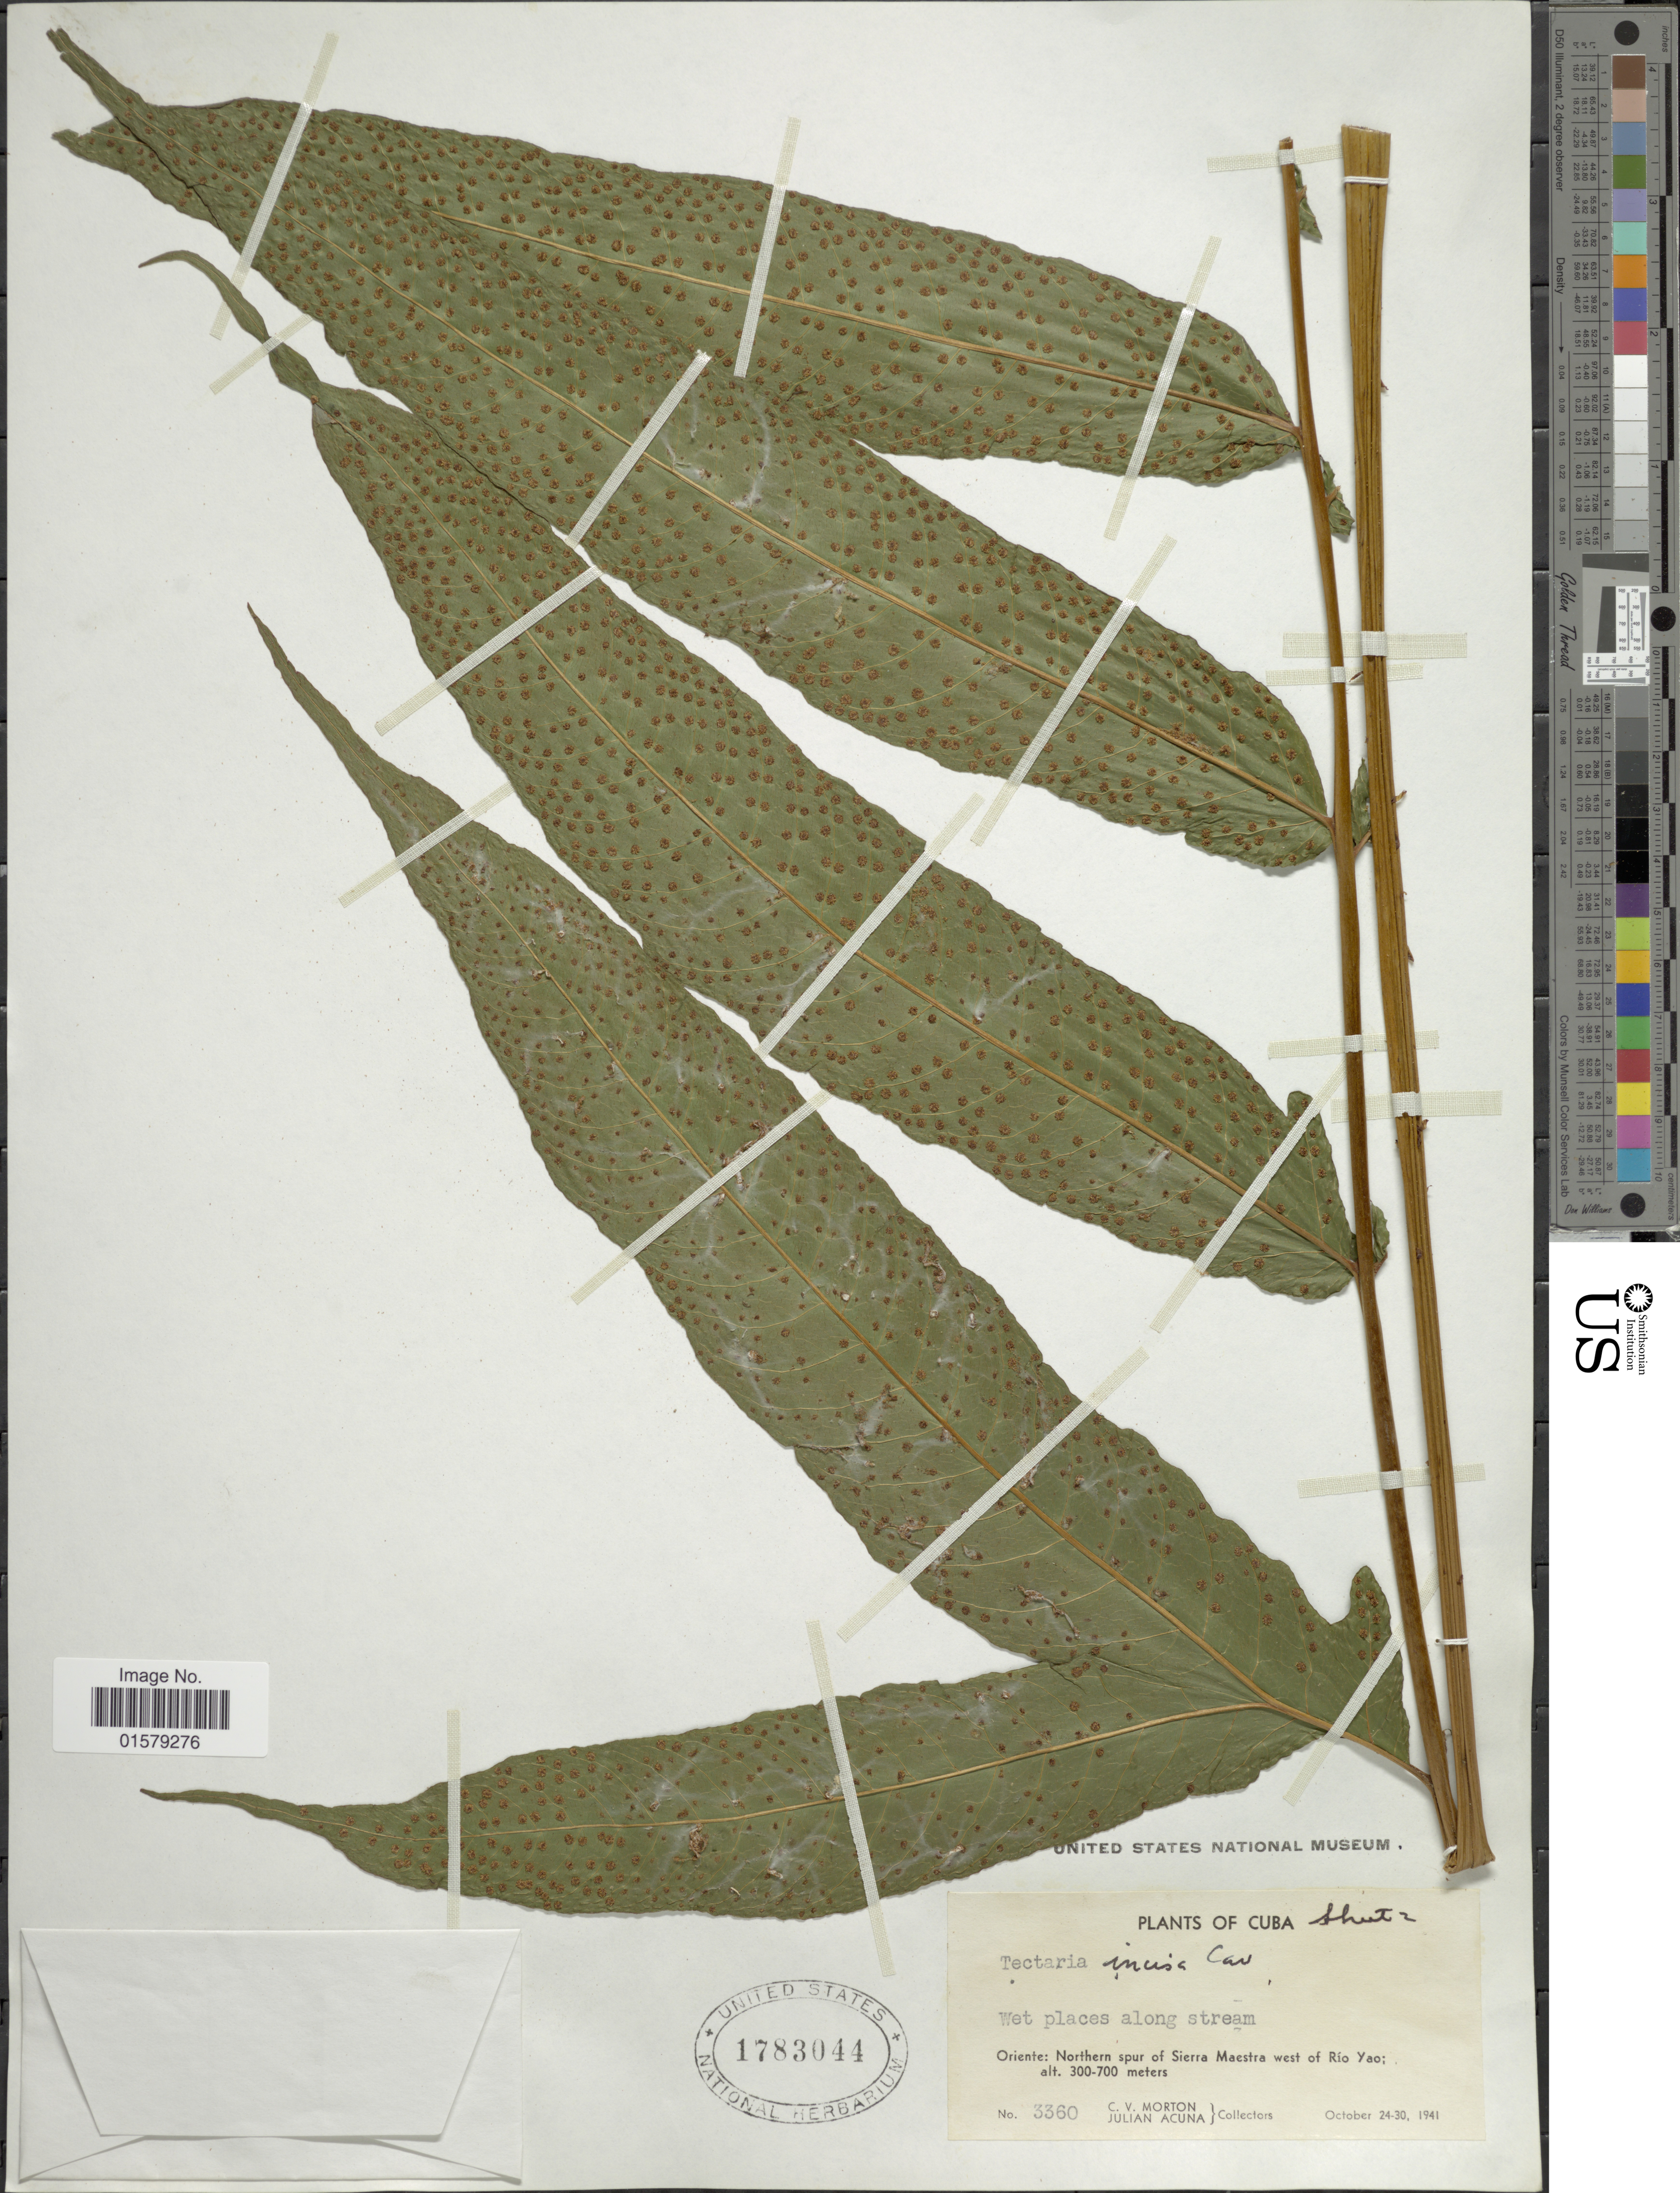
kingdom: Plantae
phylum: Tracheophyta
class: Polypodiopsida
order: Polypodiales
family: Tectariaceae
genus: Tectaria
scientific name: Tectaria incisa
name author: Cav.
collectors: C. V. Morton & J. B. Acuña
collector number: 3360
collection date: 1941-10-24/1941-10-30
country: Cuba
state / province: Oriente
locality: Wet places along stream, northern spur of Sierra Maestra west of Rio Yao.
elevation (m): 300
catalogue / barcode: US 1783044